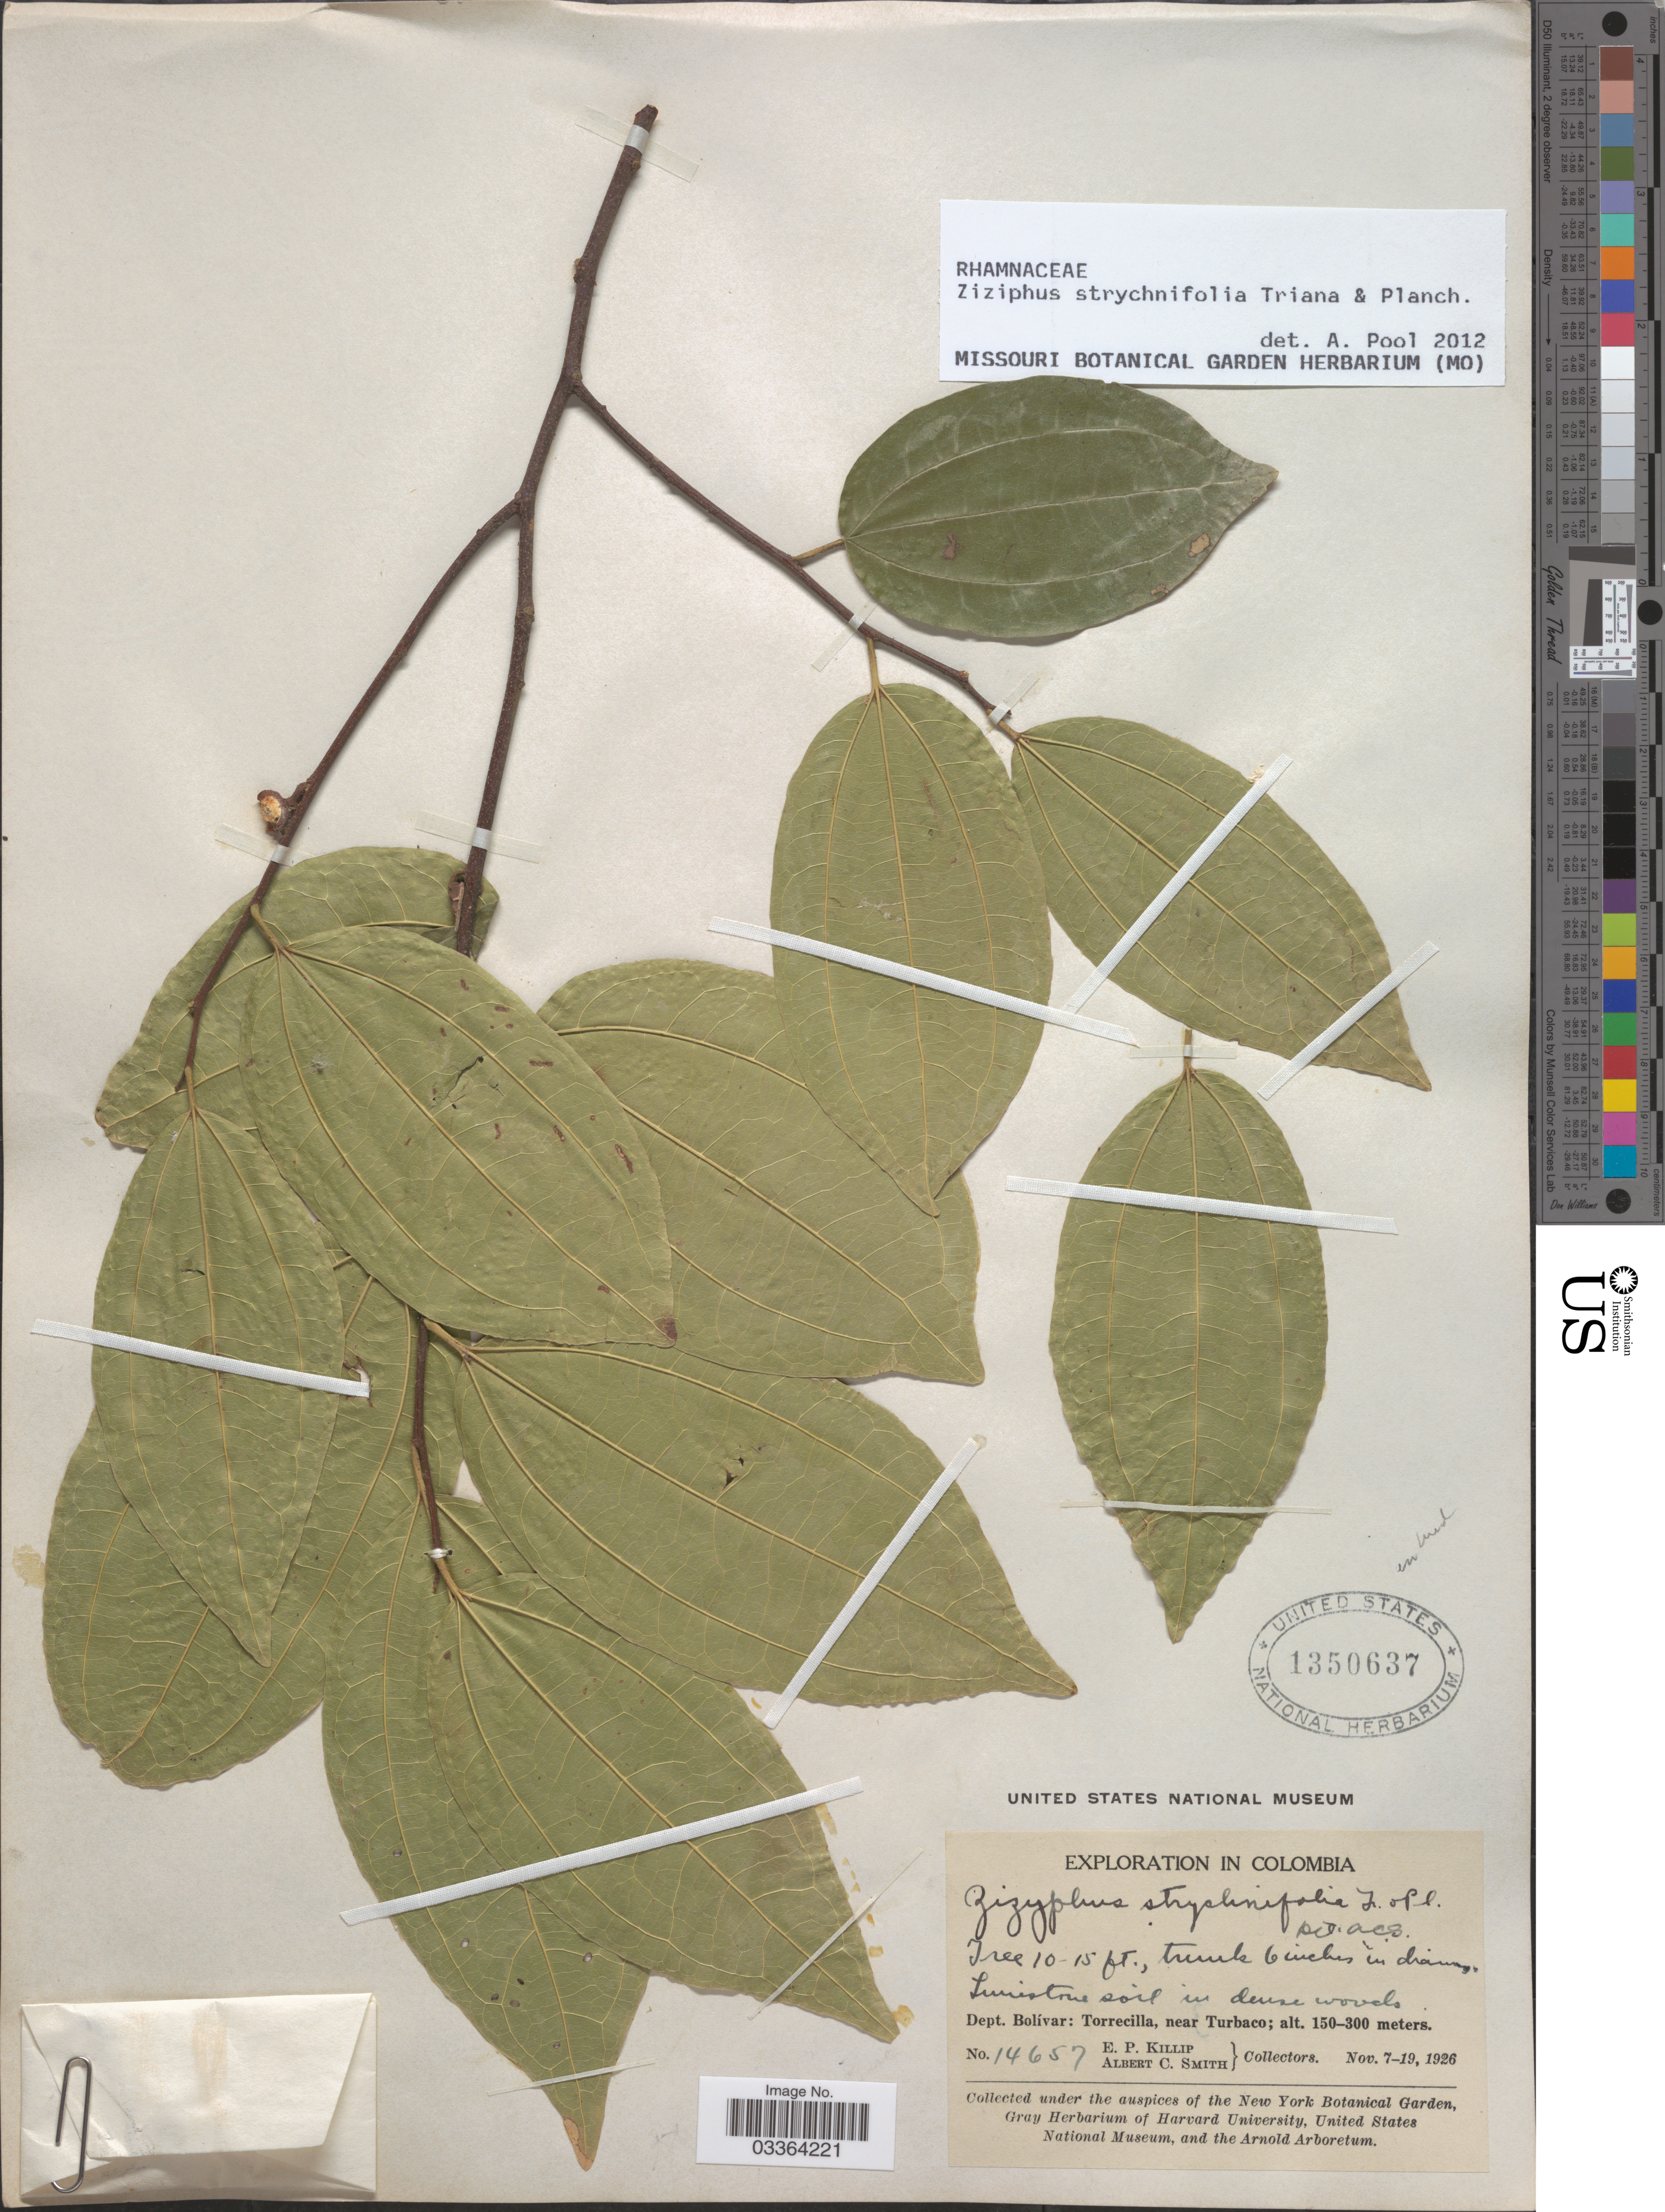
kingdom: Plantae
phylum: Tracheophyta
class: Magnoliopsida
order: Rosales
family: Rhamnaceae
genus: Sarcomphalus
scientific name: Sarcomphalus strychnifolius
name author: (Triana & Planch.) Hauenschild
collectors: E. P. Killip & A. C. Smith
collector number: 14657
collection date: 1926-11-07/1926-11-19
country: Colombia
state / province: Bolívar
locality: Dept. Bolívar: Torrecilla, near Turbaco.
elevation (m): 150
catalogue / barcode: US 1350637